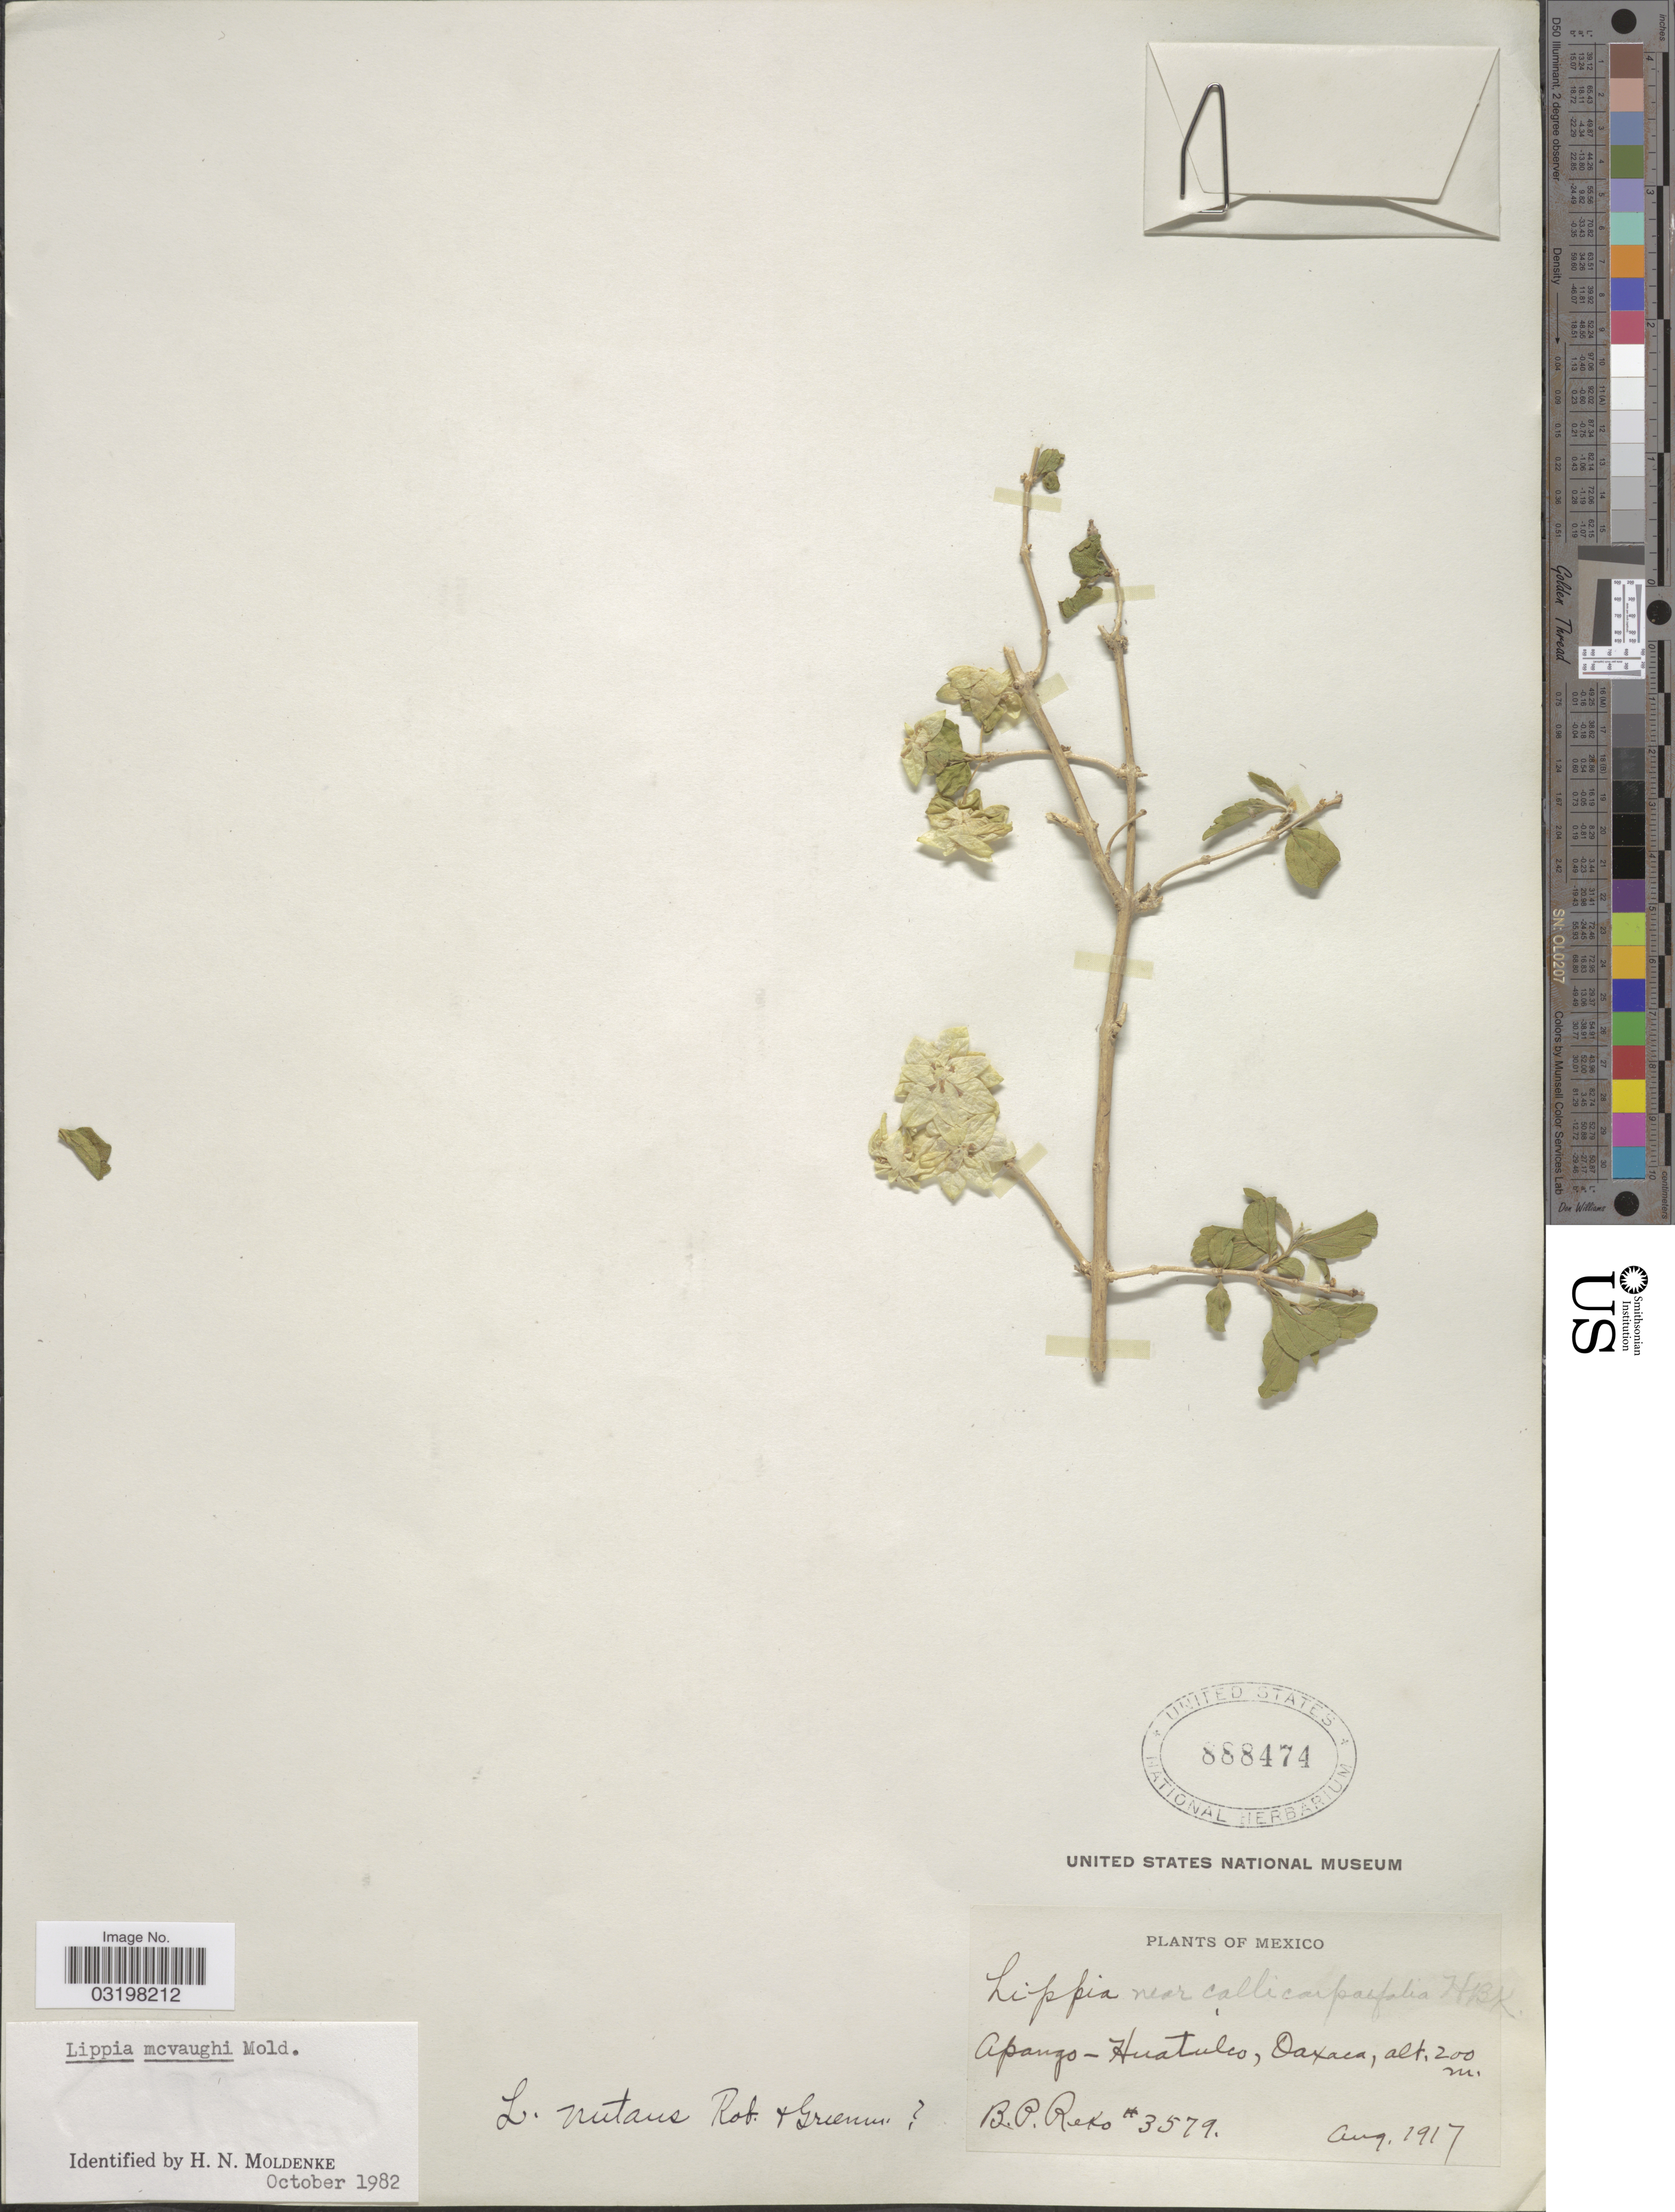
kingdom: Plantae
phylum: Tracheophyta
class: Magnoliopsida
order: Lamiales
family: Verbenaceae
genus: Lippia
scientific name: Lippia mcvaughii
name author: Moldenke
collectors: B. P. Reko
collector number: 3579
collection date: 1917-08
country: Mexico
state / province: Oaxaca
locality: Apango-Huatulco.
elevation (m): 200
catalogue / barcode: US 888474